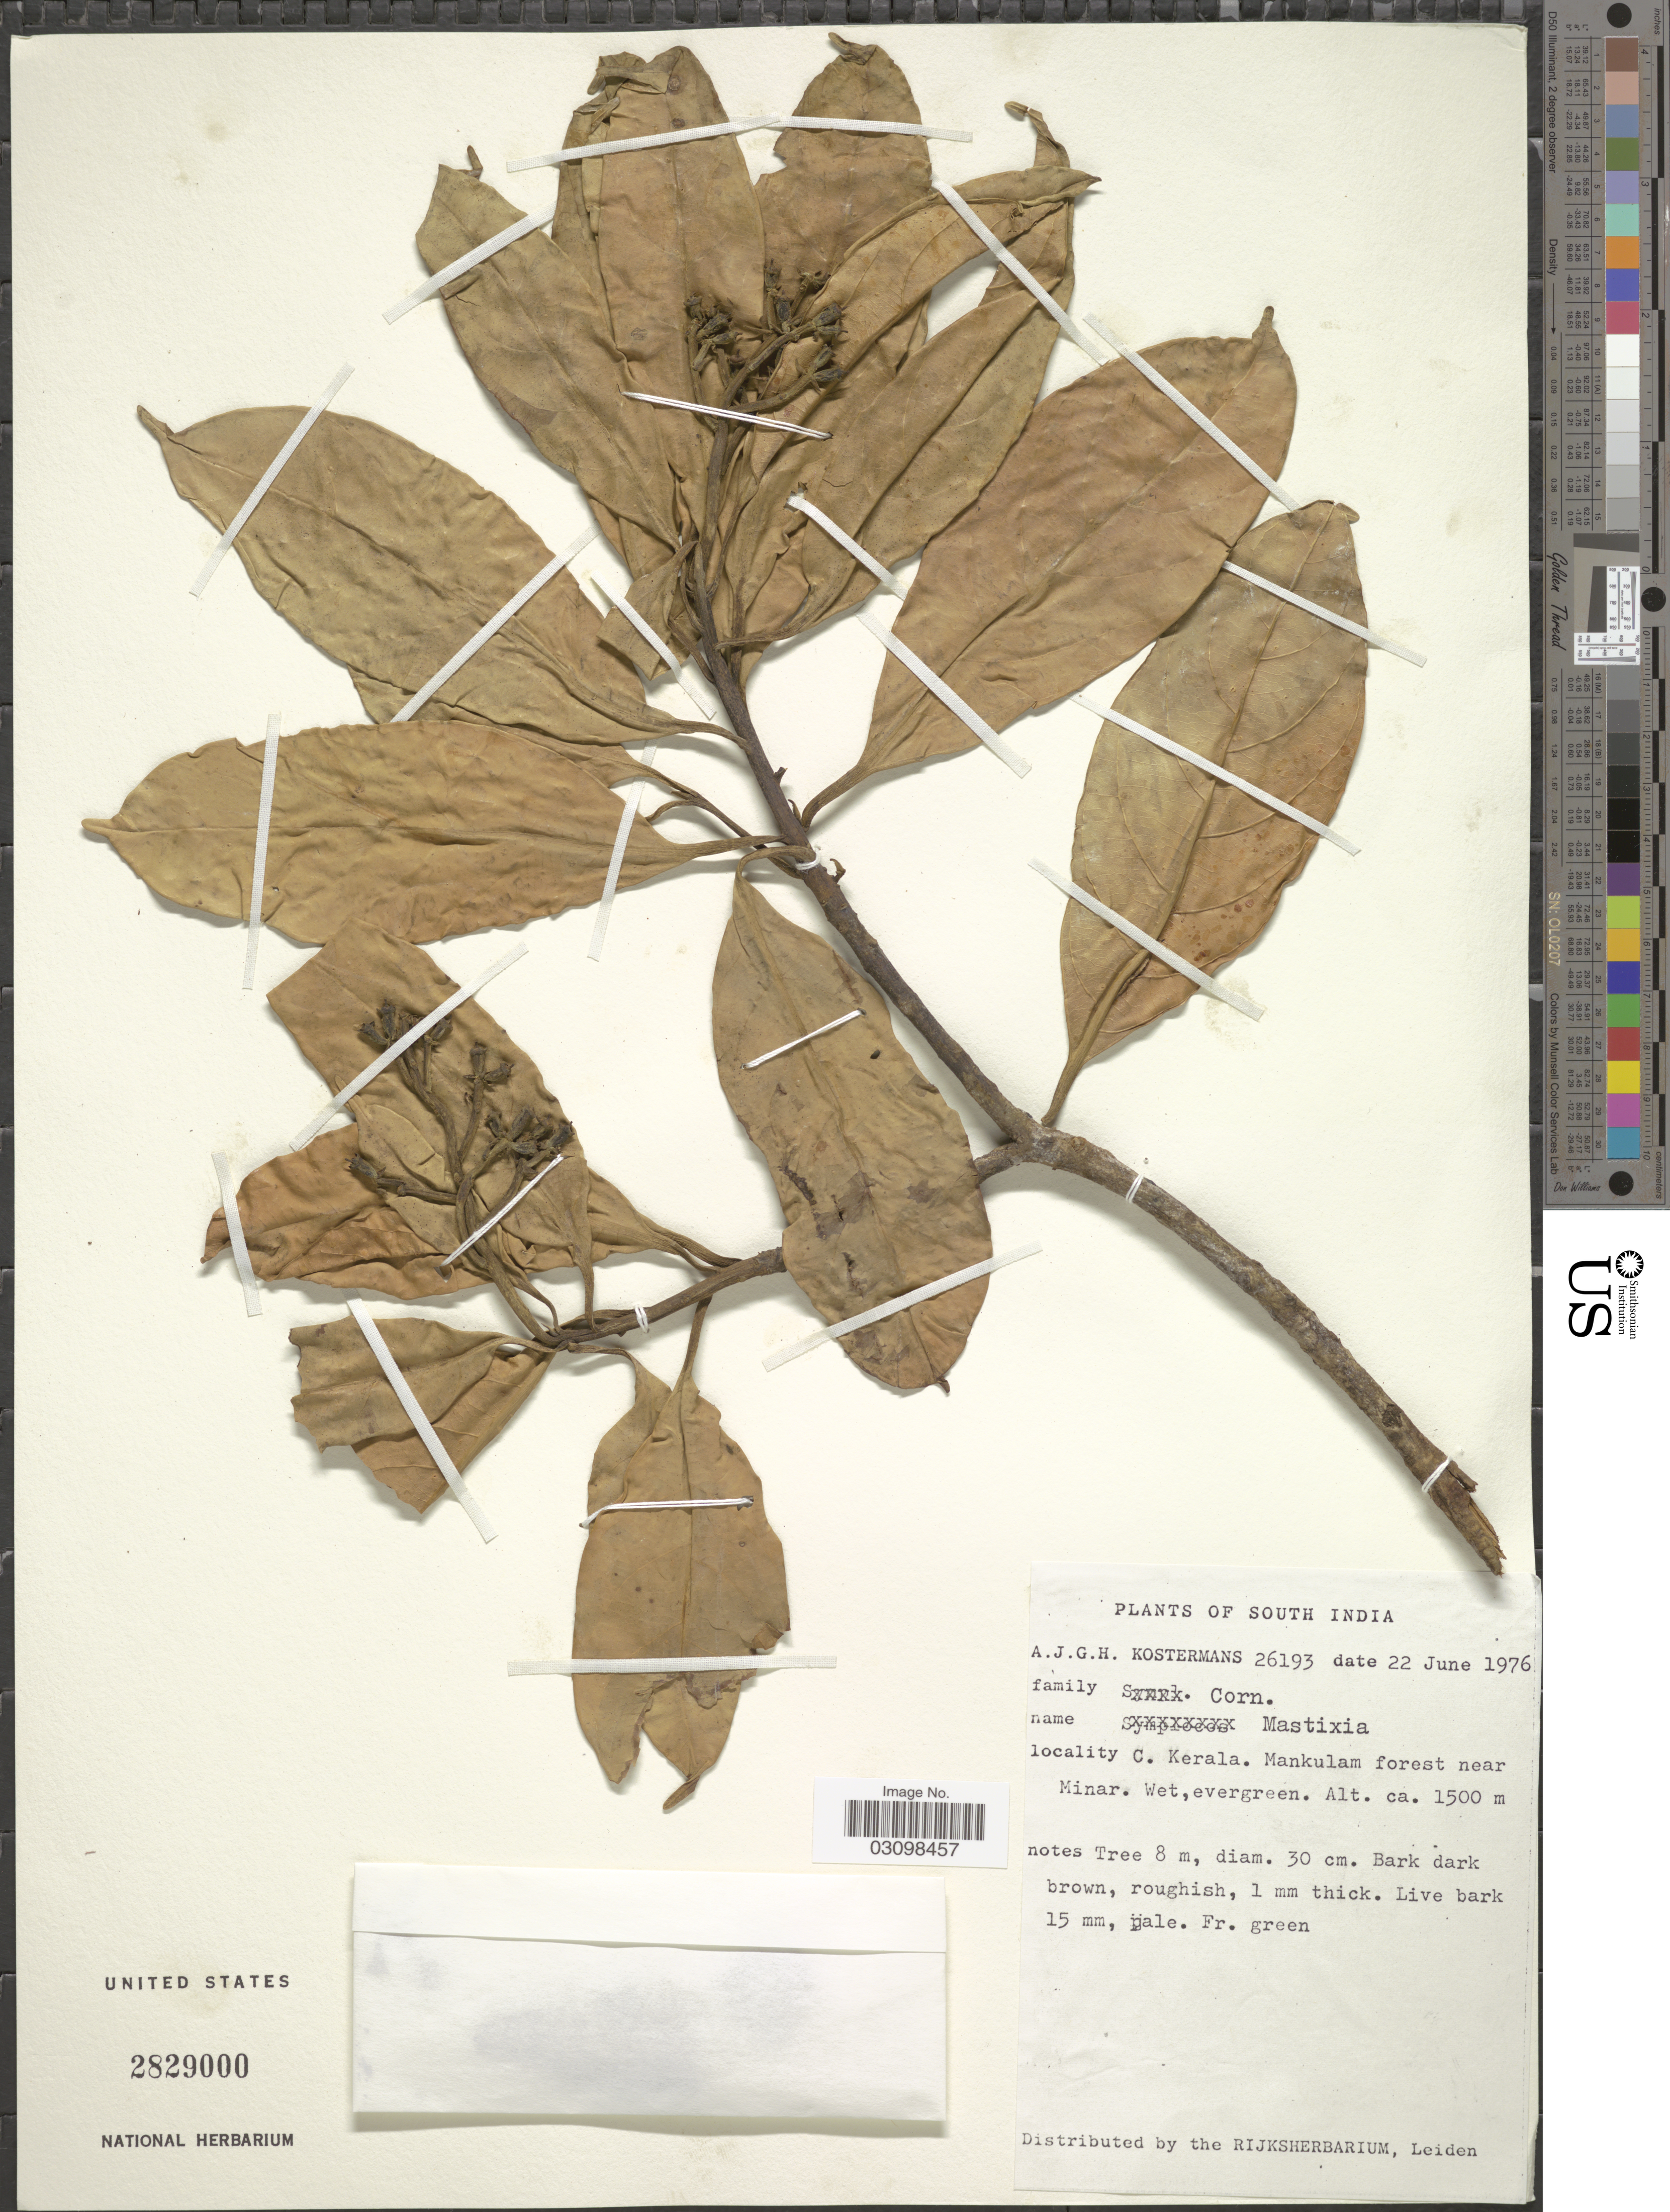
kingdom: Plantae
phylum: Tracheophyta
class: Magnoliopsida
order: Cornales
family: Nyssaceae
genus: Mastixia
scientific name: Mastixia sp.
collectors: A. J. G. Kostermans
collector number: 26193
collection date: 1976-06-22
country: India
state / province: Kerala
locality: South India. C. Kerala. Mankulam forest near Minar.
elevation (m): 1500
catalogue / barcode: US 2829000